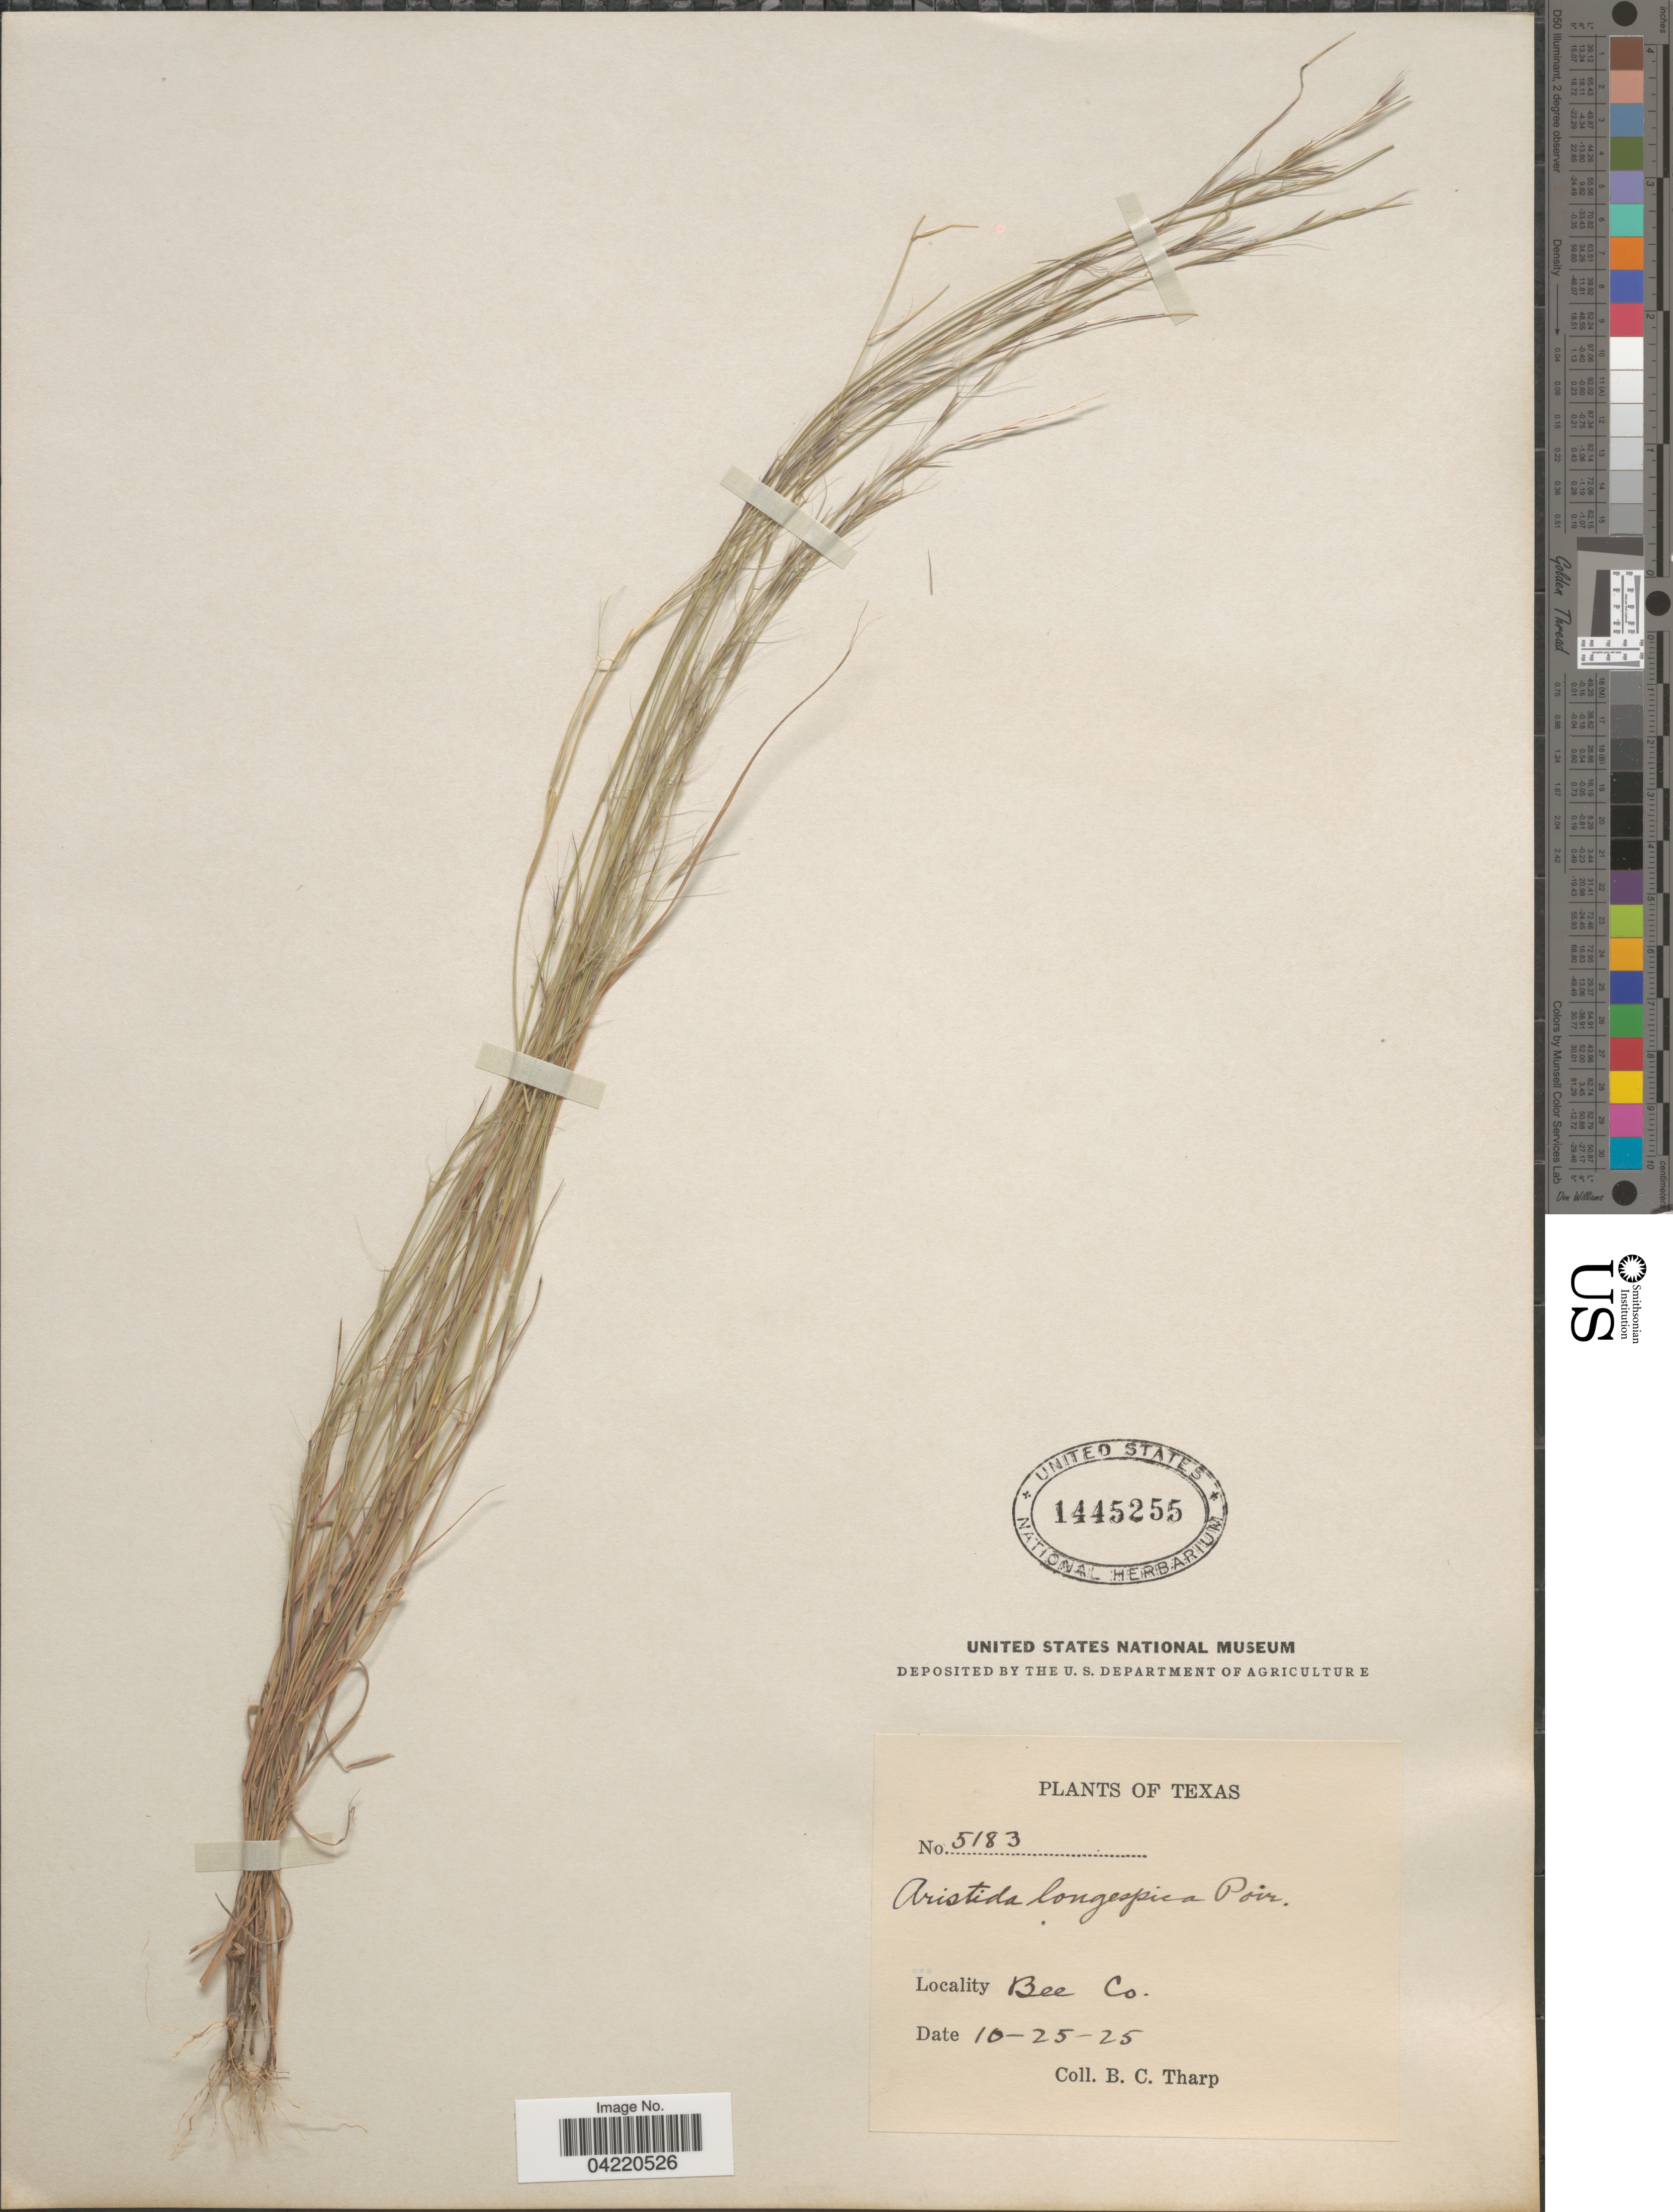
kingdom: Plantae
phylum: Tracheophyta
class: Liliopsida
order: Poales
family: Poaceae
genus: Aristida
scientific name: Aristida longespica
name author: Poir.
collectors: B. C. Tharp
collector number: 5183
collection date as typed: Transcribed d/m/y: 25/10/25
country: United States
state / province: Texas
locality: Bee Co.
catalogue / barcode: US 1445255